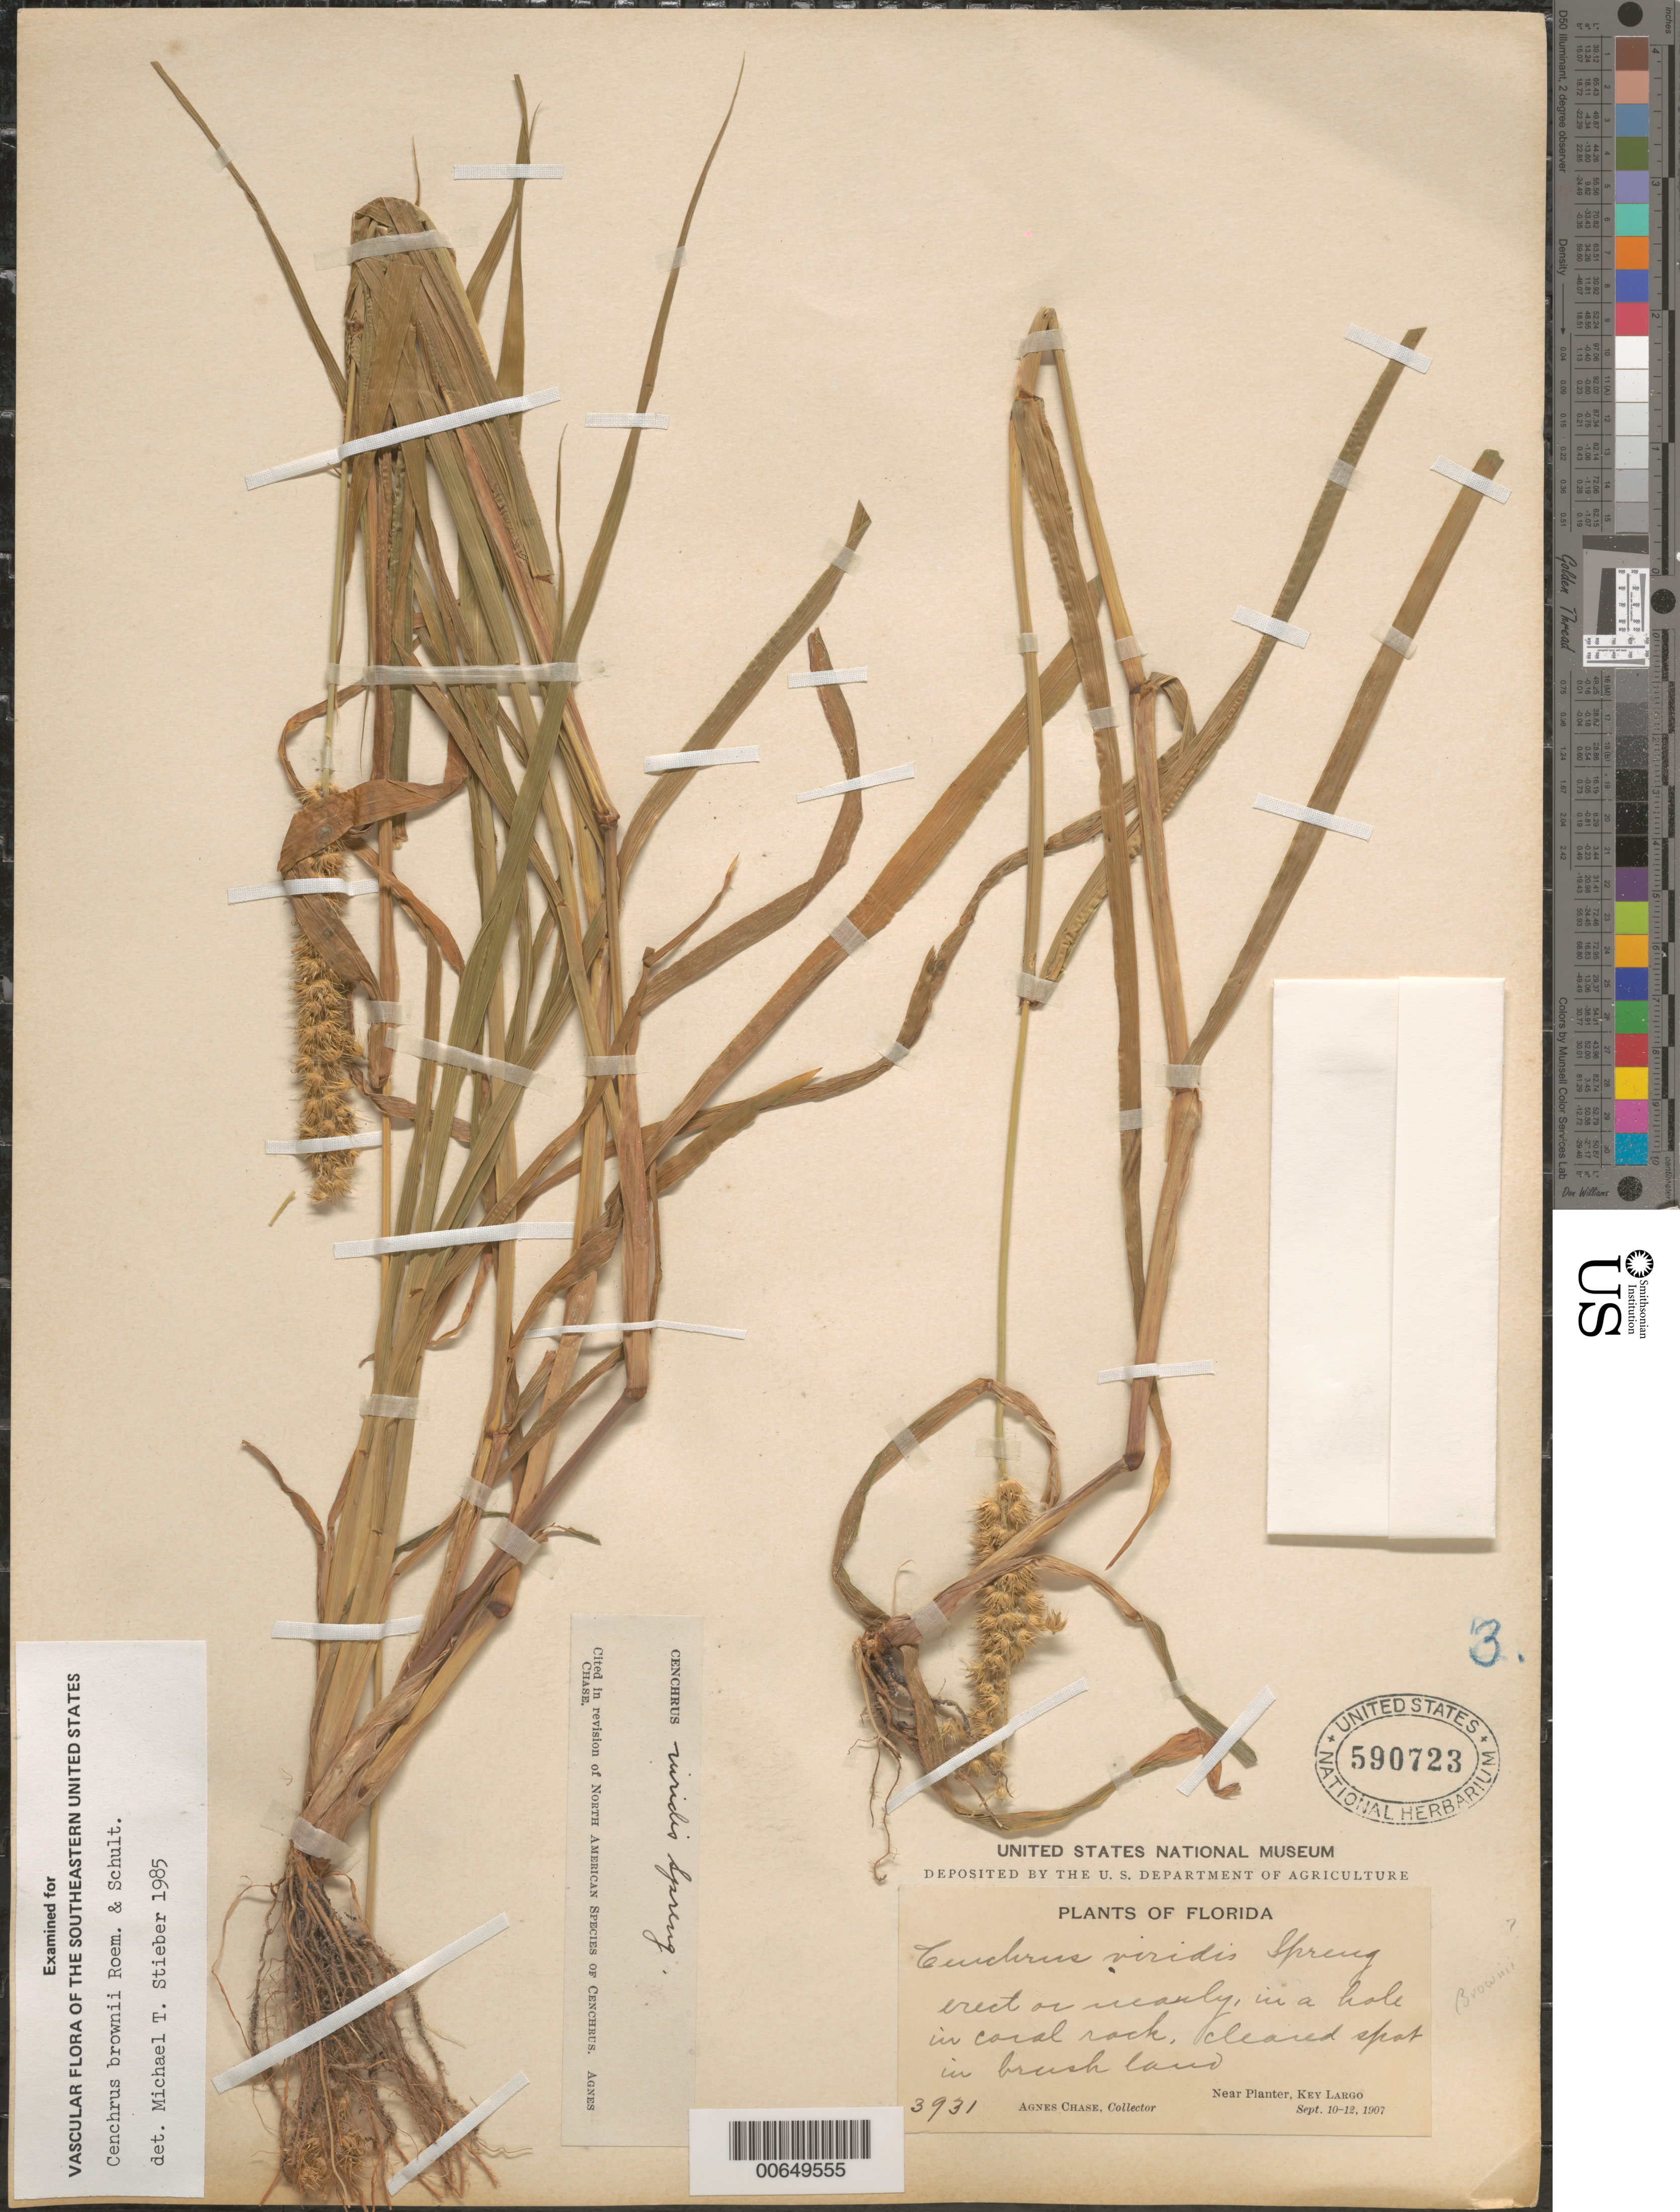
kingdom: Plantae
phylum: Tracheophyta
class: Liliopsida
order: Poales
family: Poaceae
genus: Cenchrus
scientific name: Cenchrus brownii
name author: Roem. & Schult.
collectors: A. Chase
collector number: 3931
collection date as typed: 09 Sep 1907 to 12 Sep 1907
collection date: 1907-09-09/1907-09-12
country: United States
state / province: Florida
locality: Near Planter, Key Largo.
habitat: A hole in coral rock, cleared spot in brush land.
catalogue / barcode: US 590723